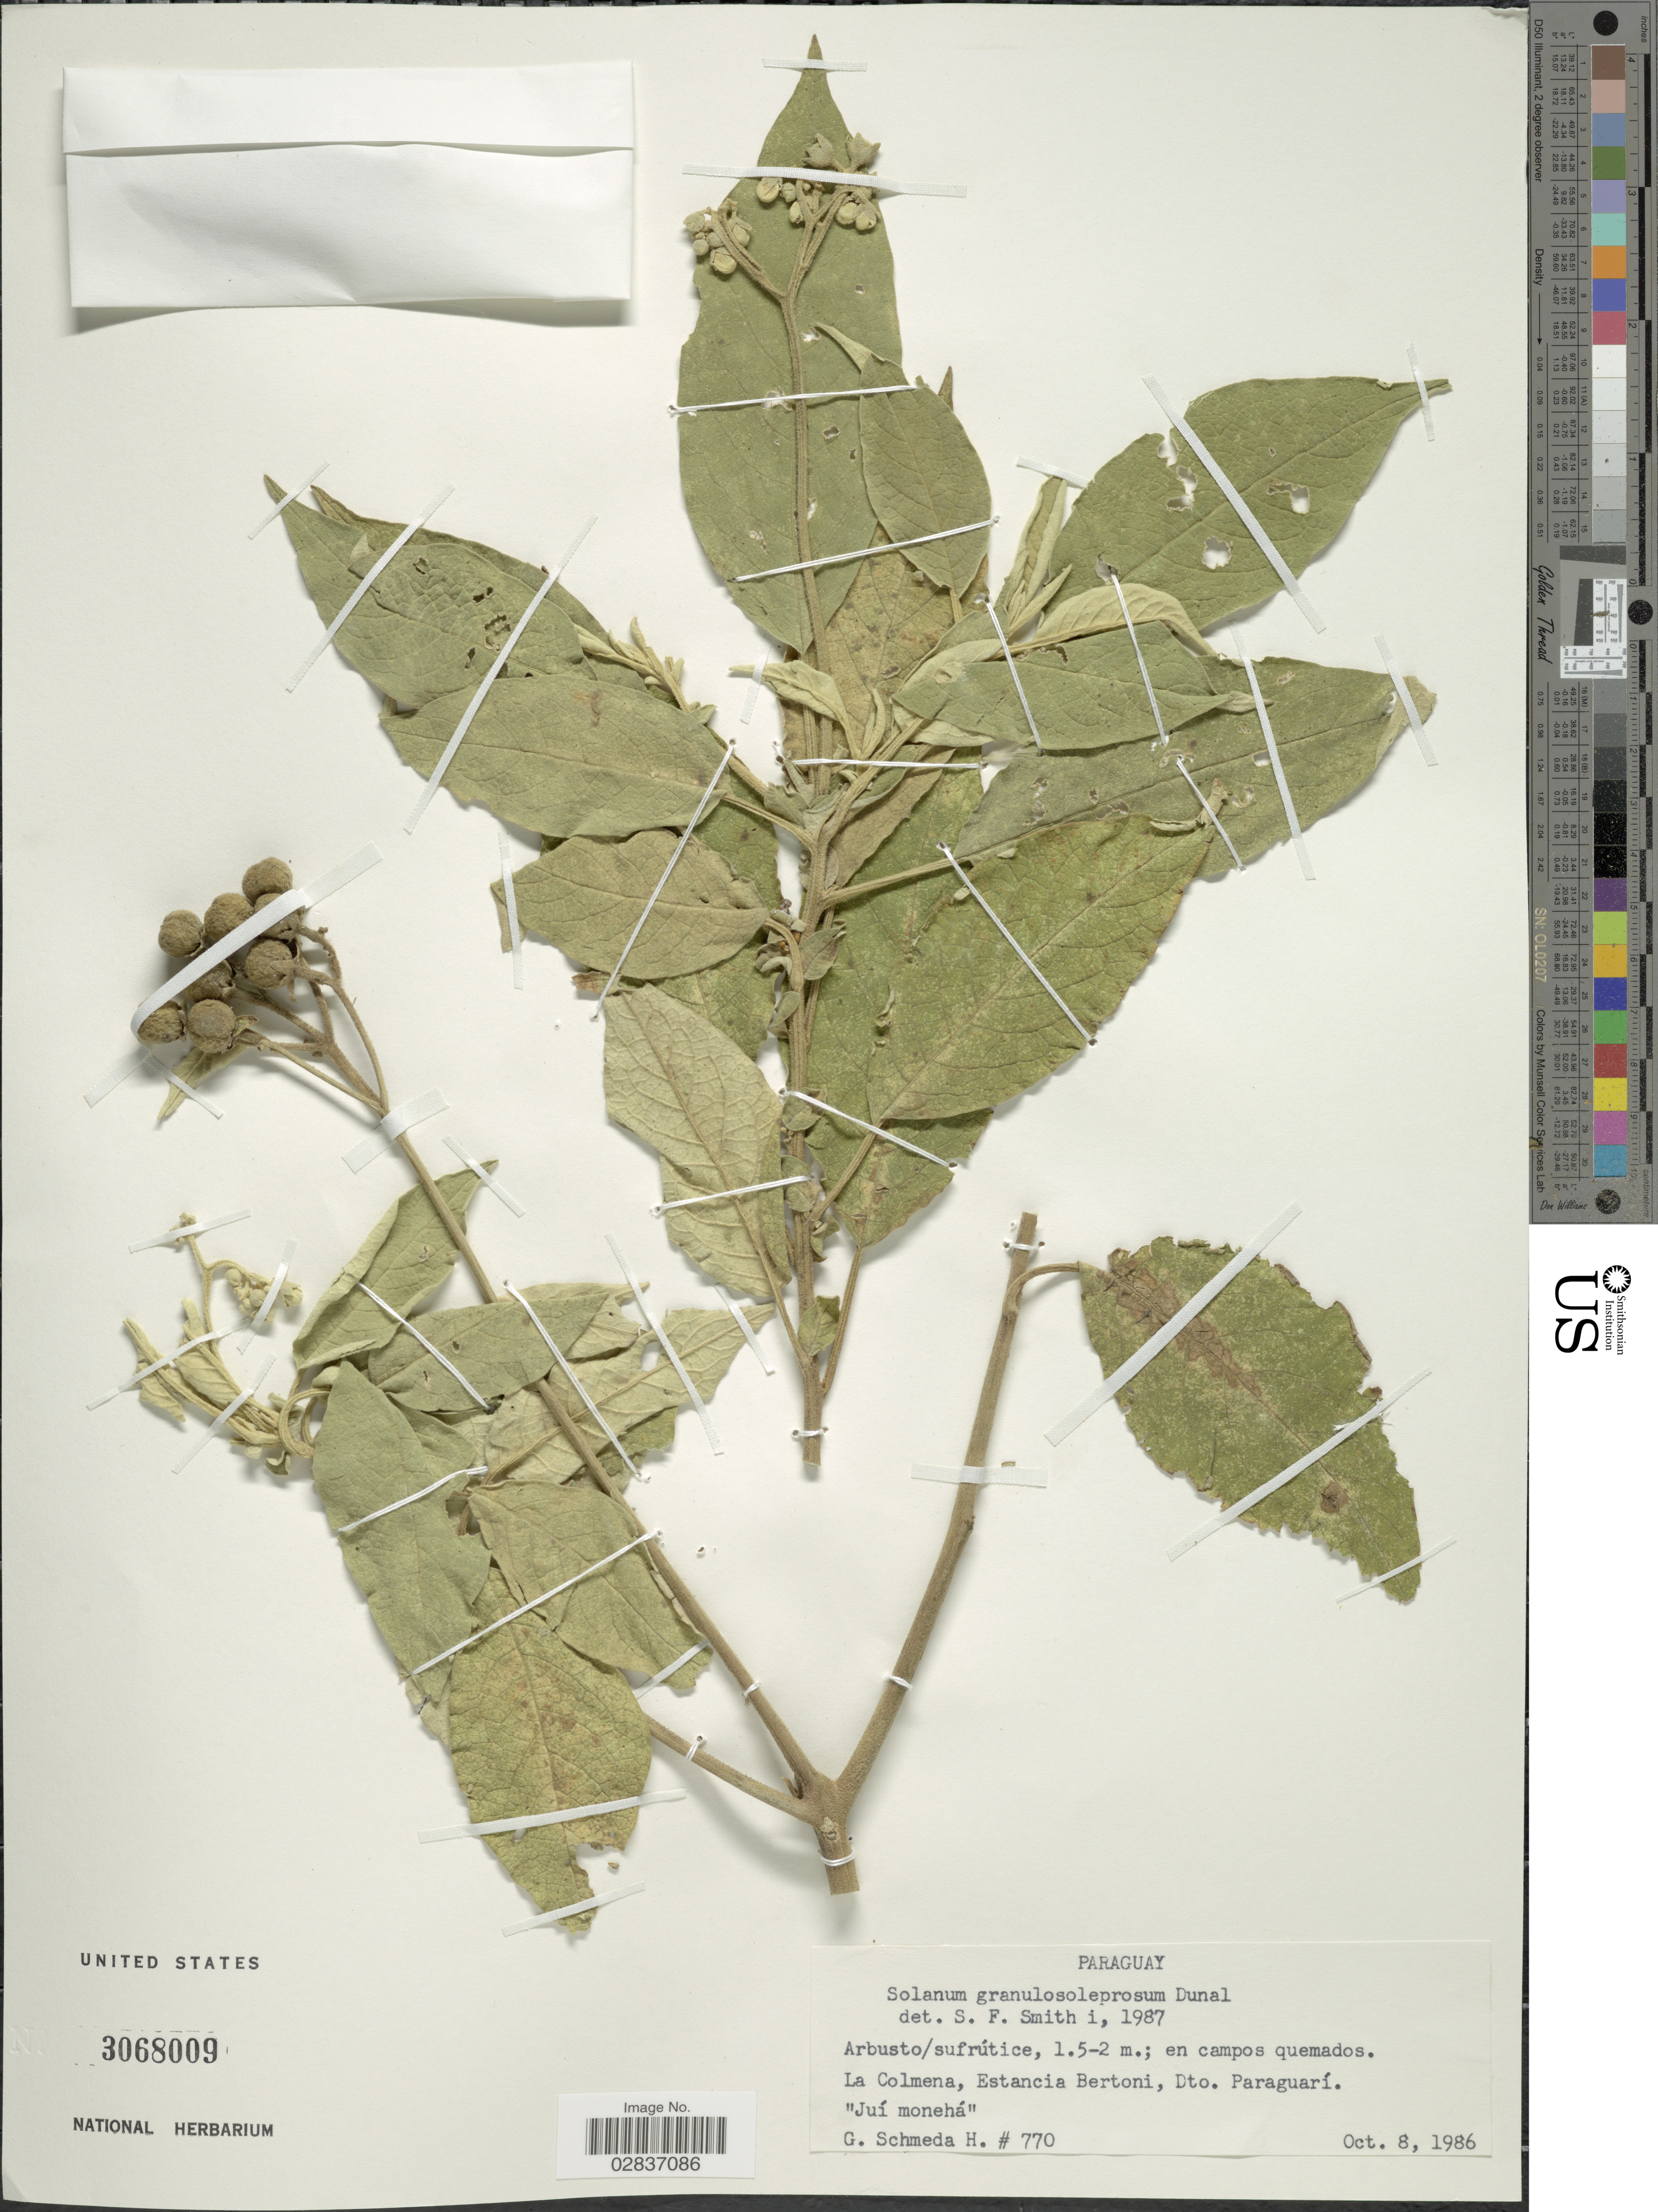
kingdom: Plantae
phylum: Tracheophyta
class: Magnoliopsida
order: Solanales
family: Solanaceae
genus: Solanum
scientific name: Solanum granuloso-leprosum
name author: Dunal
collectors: G. Schmeda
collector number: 770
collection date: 1986-10-08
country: Paraguay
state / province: Paraguari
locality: La Colmena, Estancia Bertoni, Dto. Paraguarí.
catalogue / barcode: US 3068009